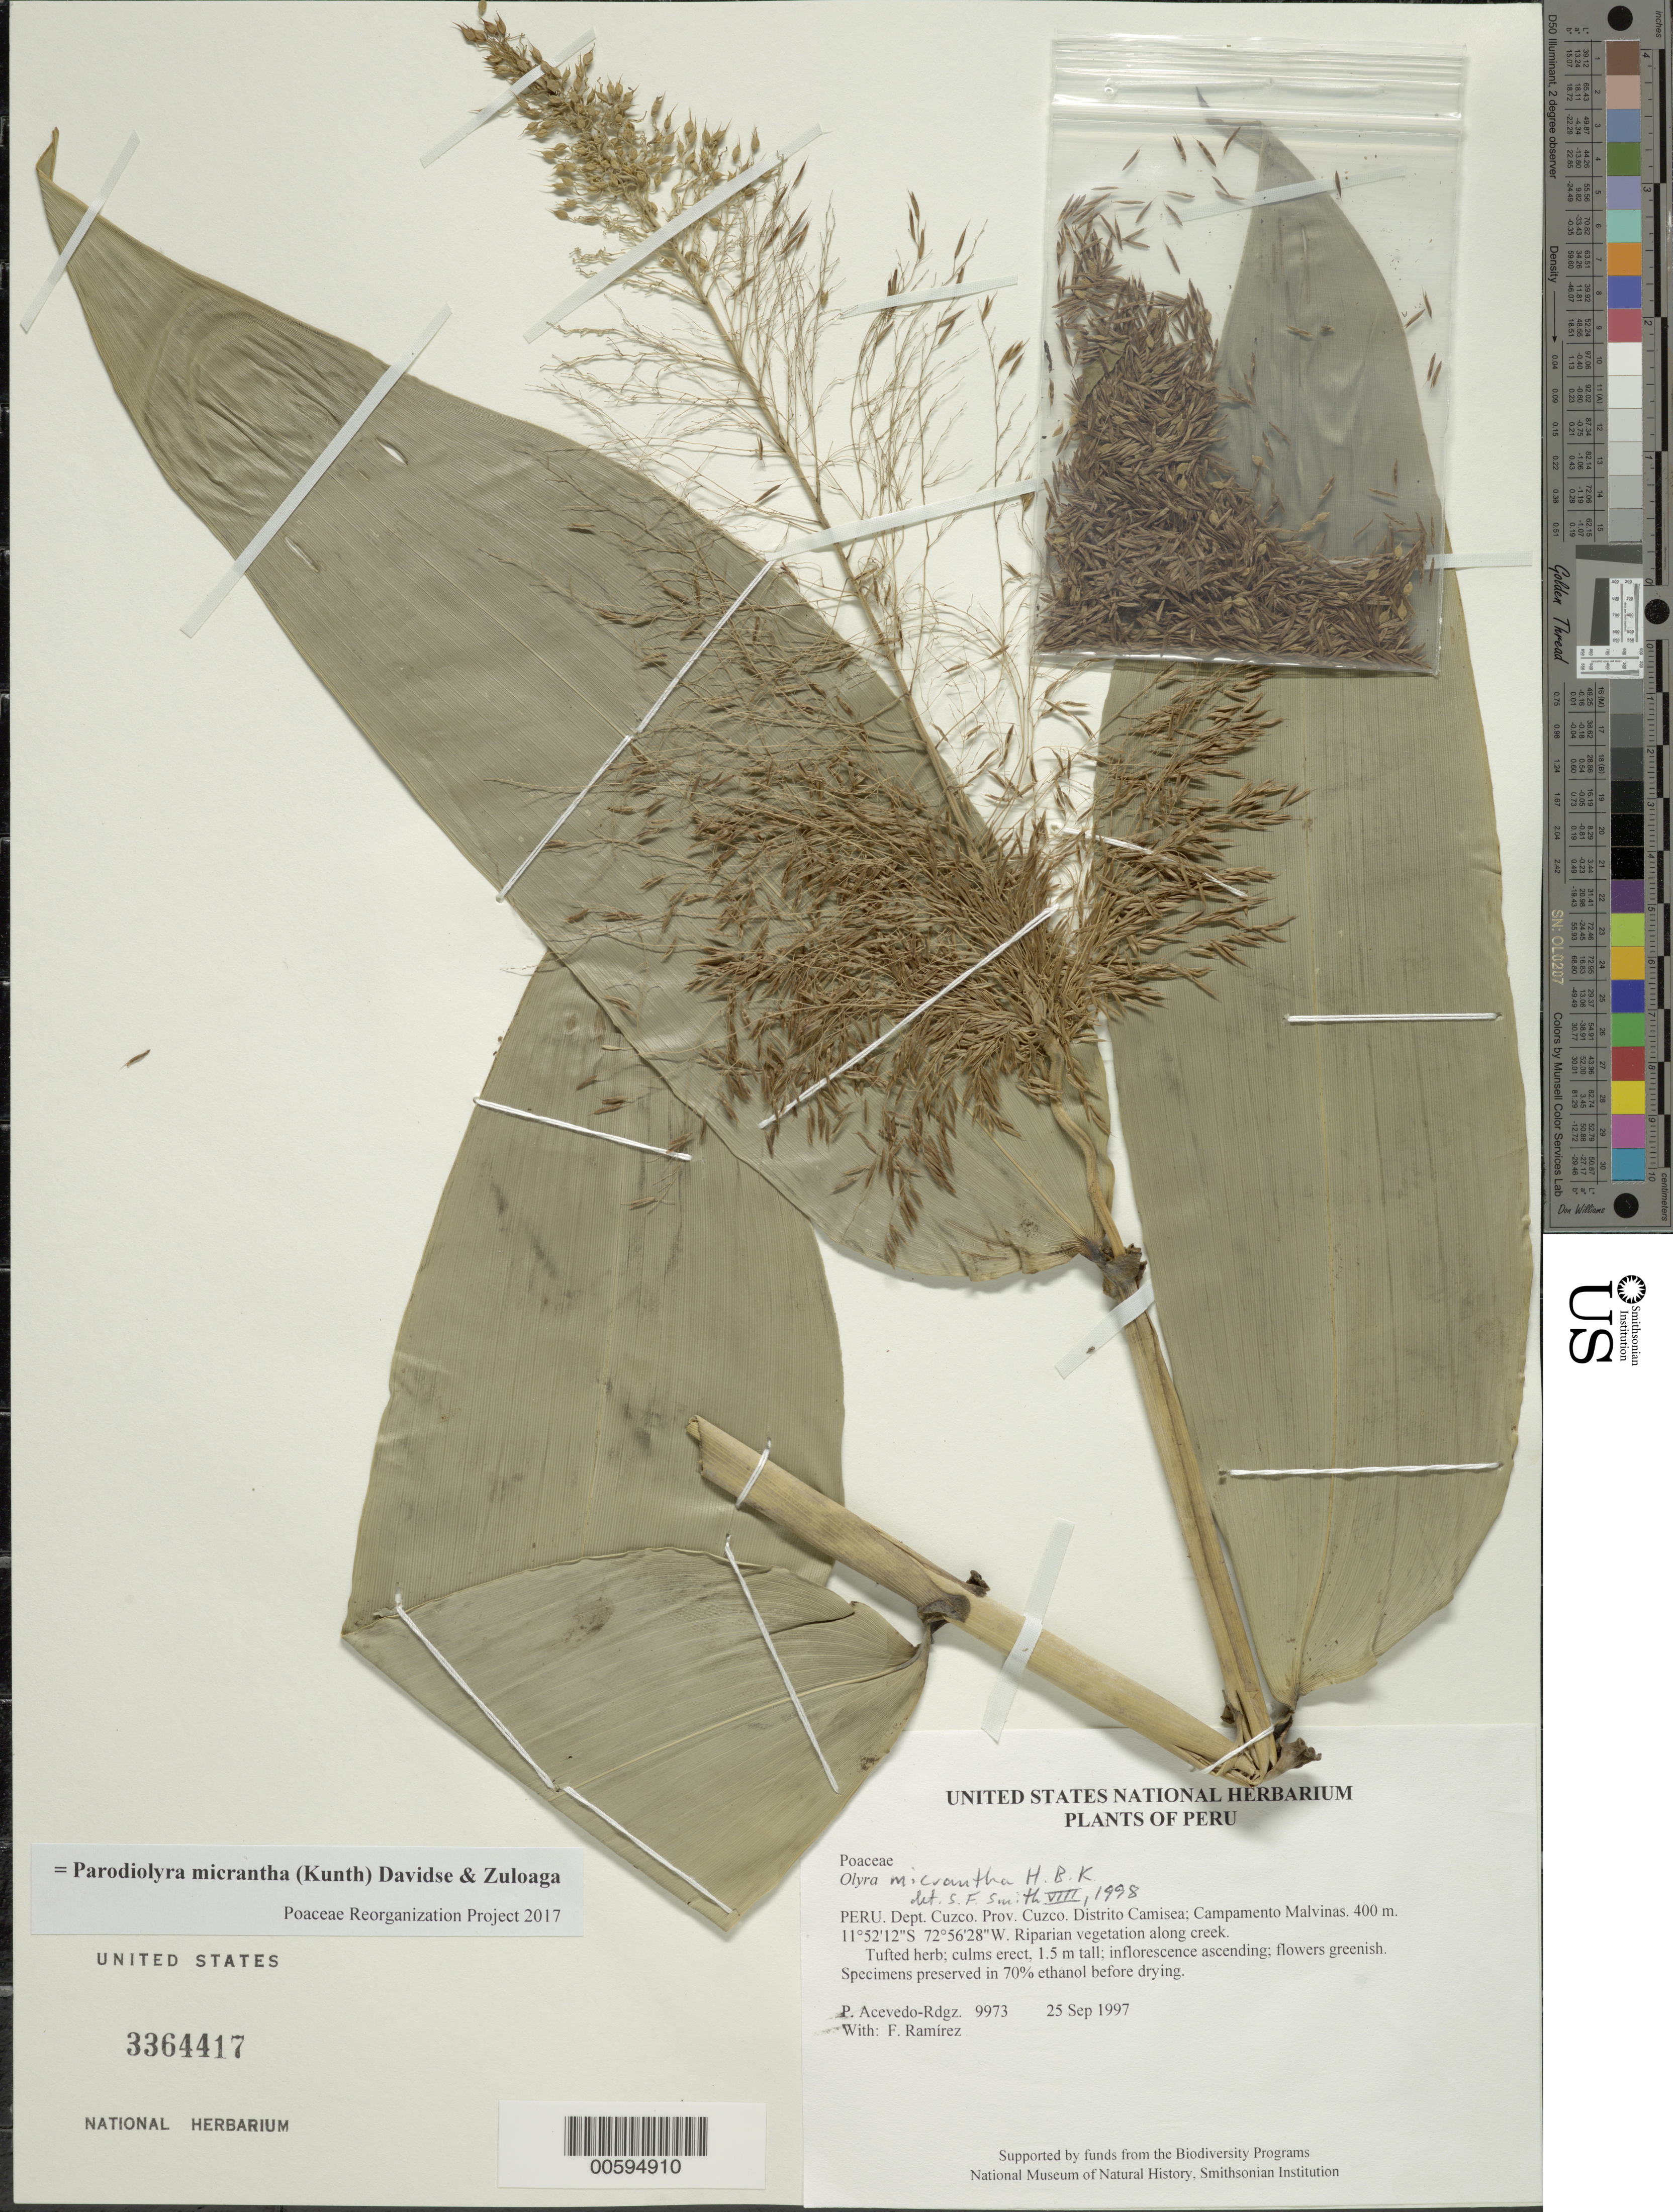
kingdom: Plantae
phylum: Tracheophyta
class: Liliopsida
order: Poales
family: Poaceae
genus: Parodiolyra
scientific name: Parodiolyra micrantha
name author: (Kunth) Davidse & Zuloaga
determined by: Poaceae Reorganization Project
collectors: P. Acevedo-Rodr. & F. Ramirez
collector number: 9973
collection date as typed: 25 Sep 1997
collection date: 1997-09-25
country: Peru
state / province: Cusco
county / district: Cusco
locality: Distrito Camisea; Campamento Malvinas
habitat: Riparian vegetation along creek.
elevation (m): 400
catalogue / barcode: US 3364417